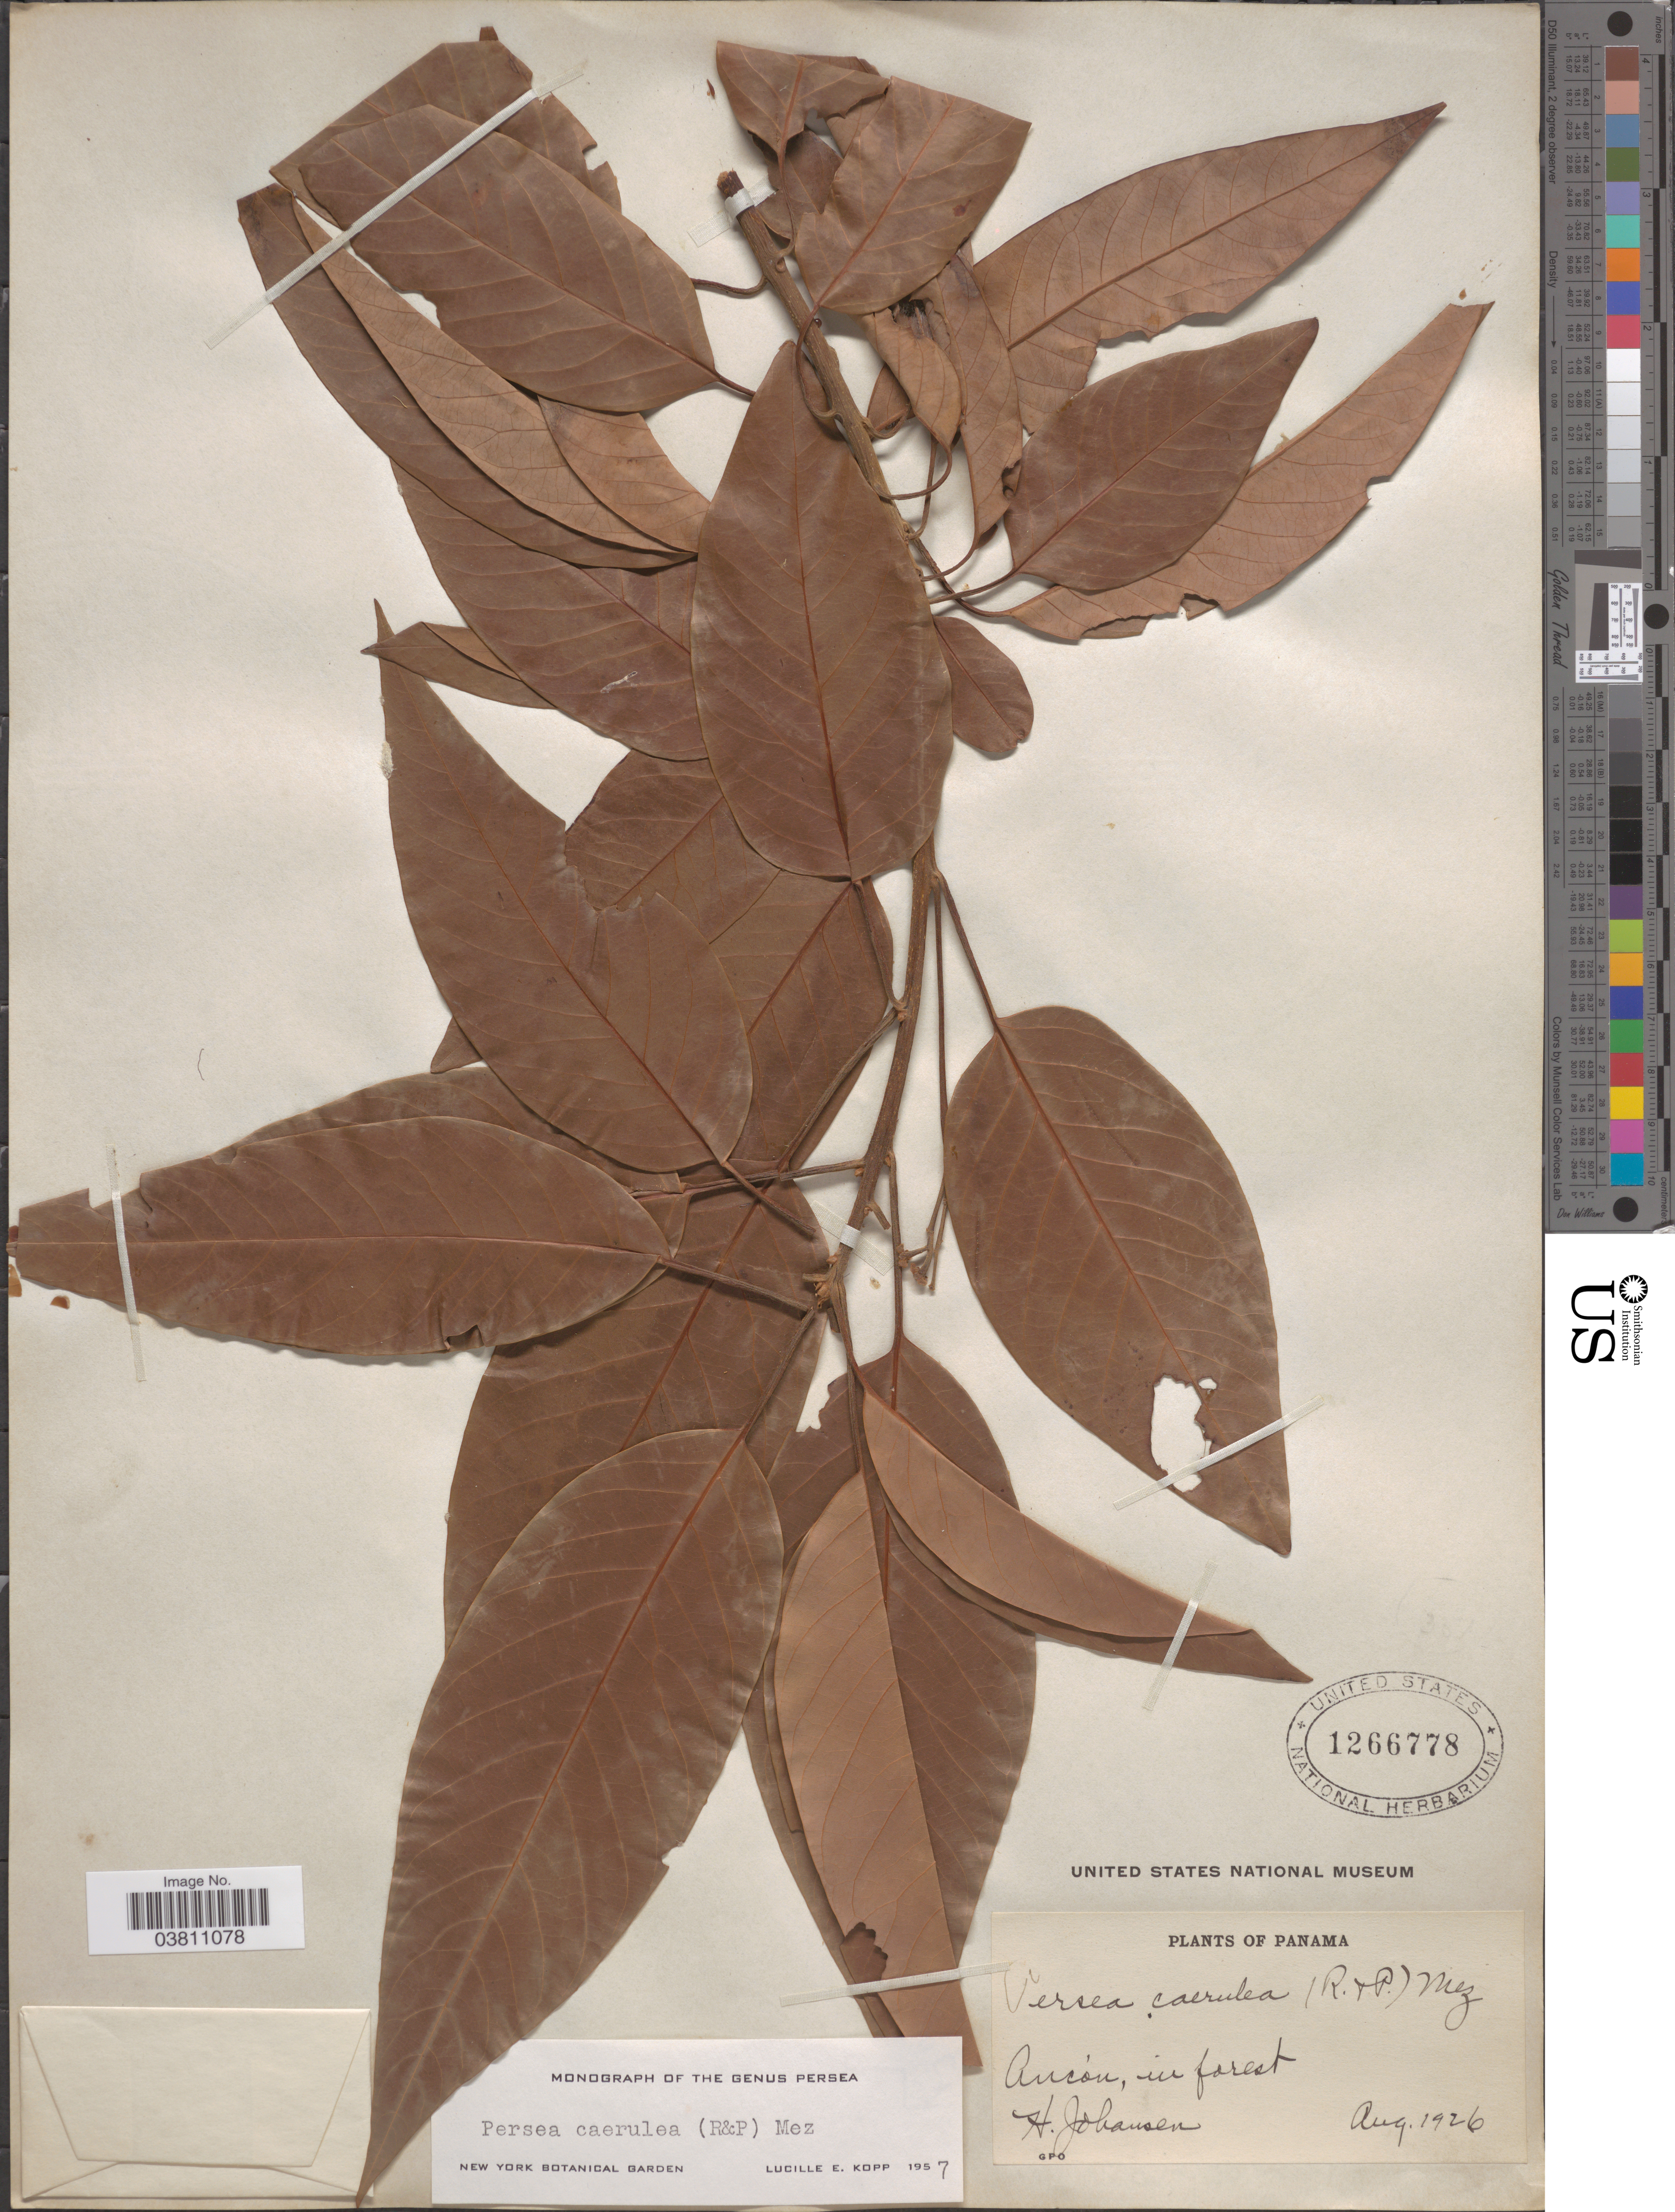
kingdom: Plantae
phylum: Tracheophyta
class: Magnoliopsida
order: Laurales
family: Lauraceae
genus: Persea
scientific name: Persea caerulea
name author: (Ruiz & Pav.) Mez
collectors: H. Johansen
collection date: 1926-08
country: Panama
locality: Ancón.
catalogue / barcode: US 1266778